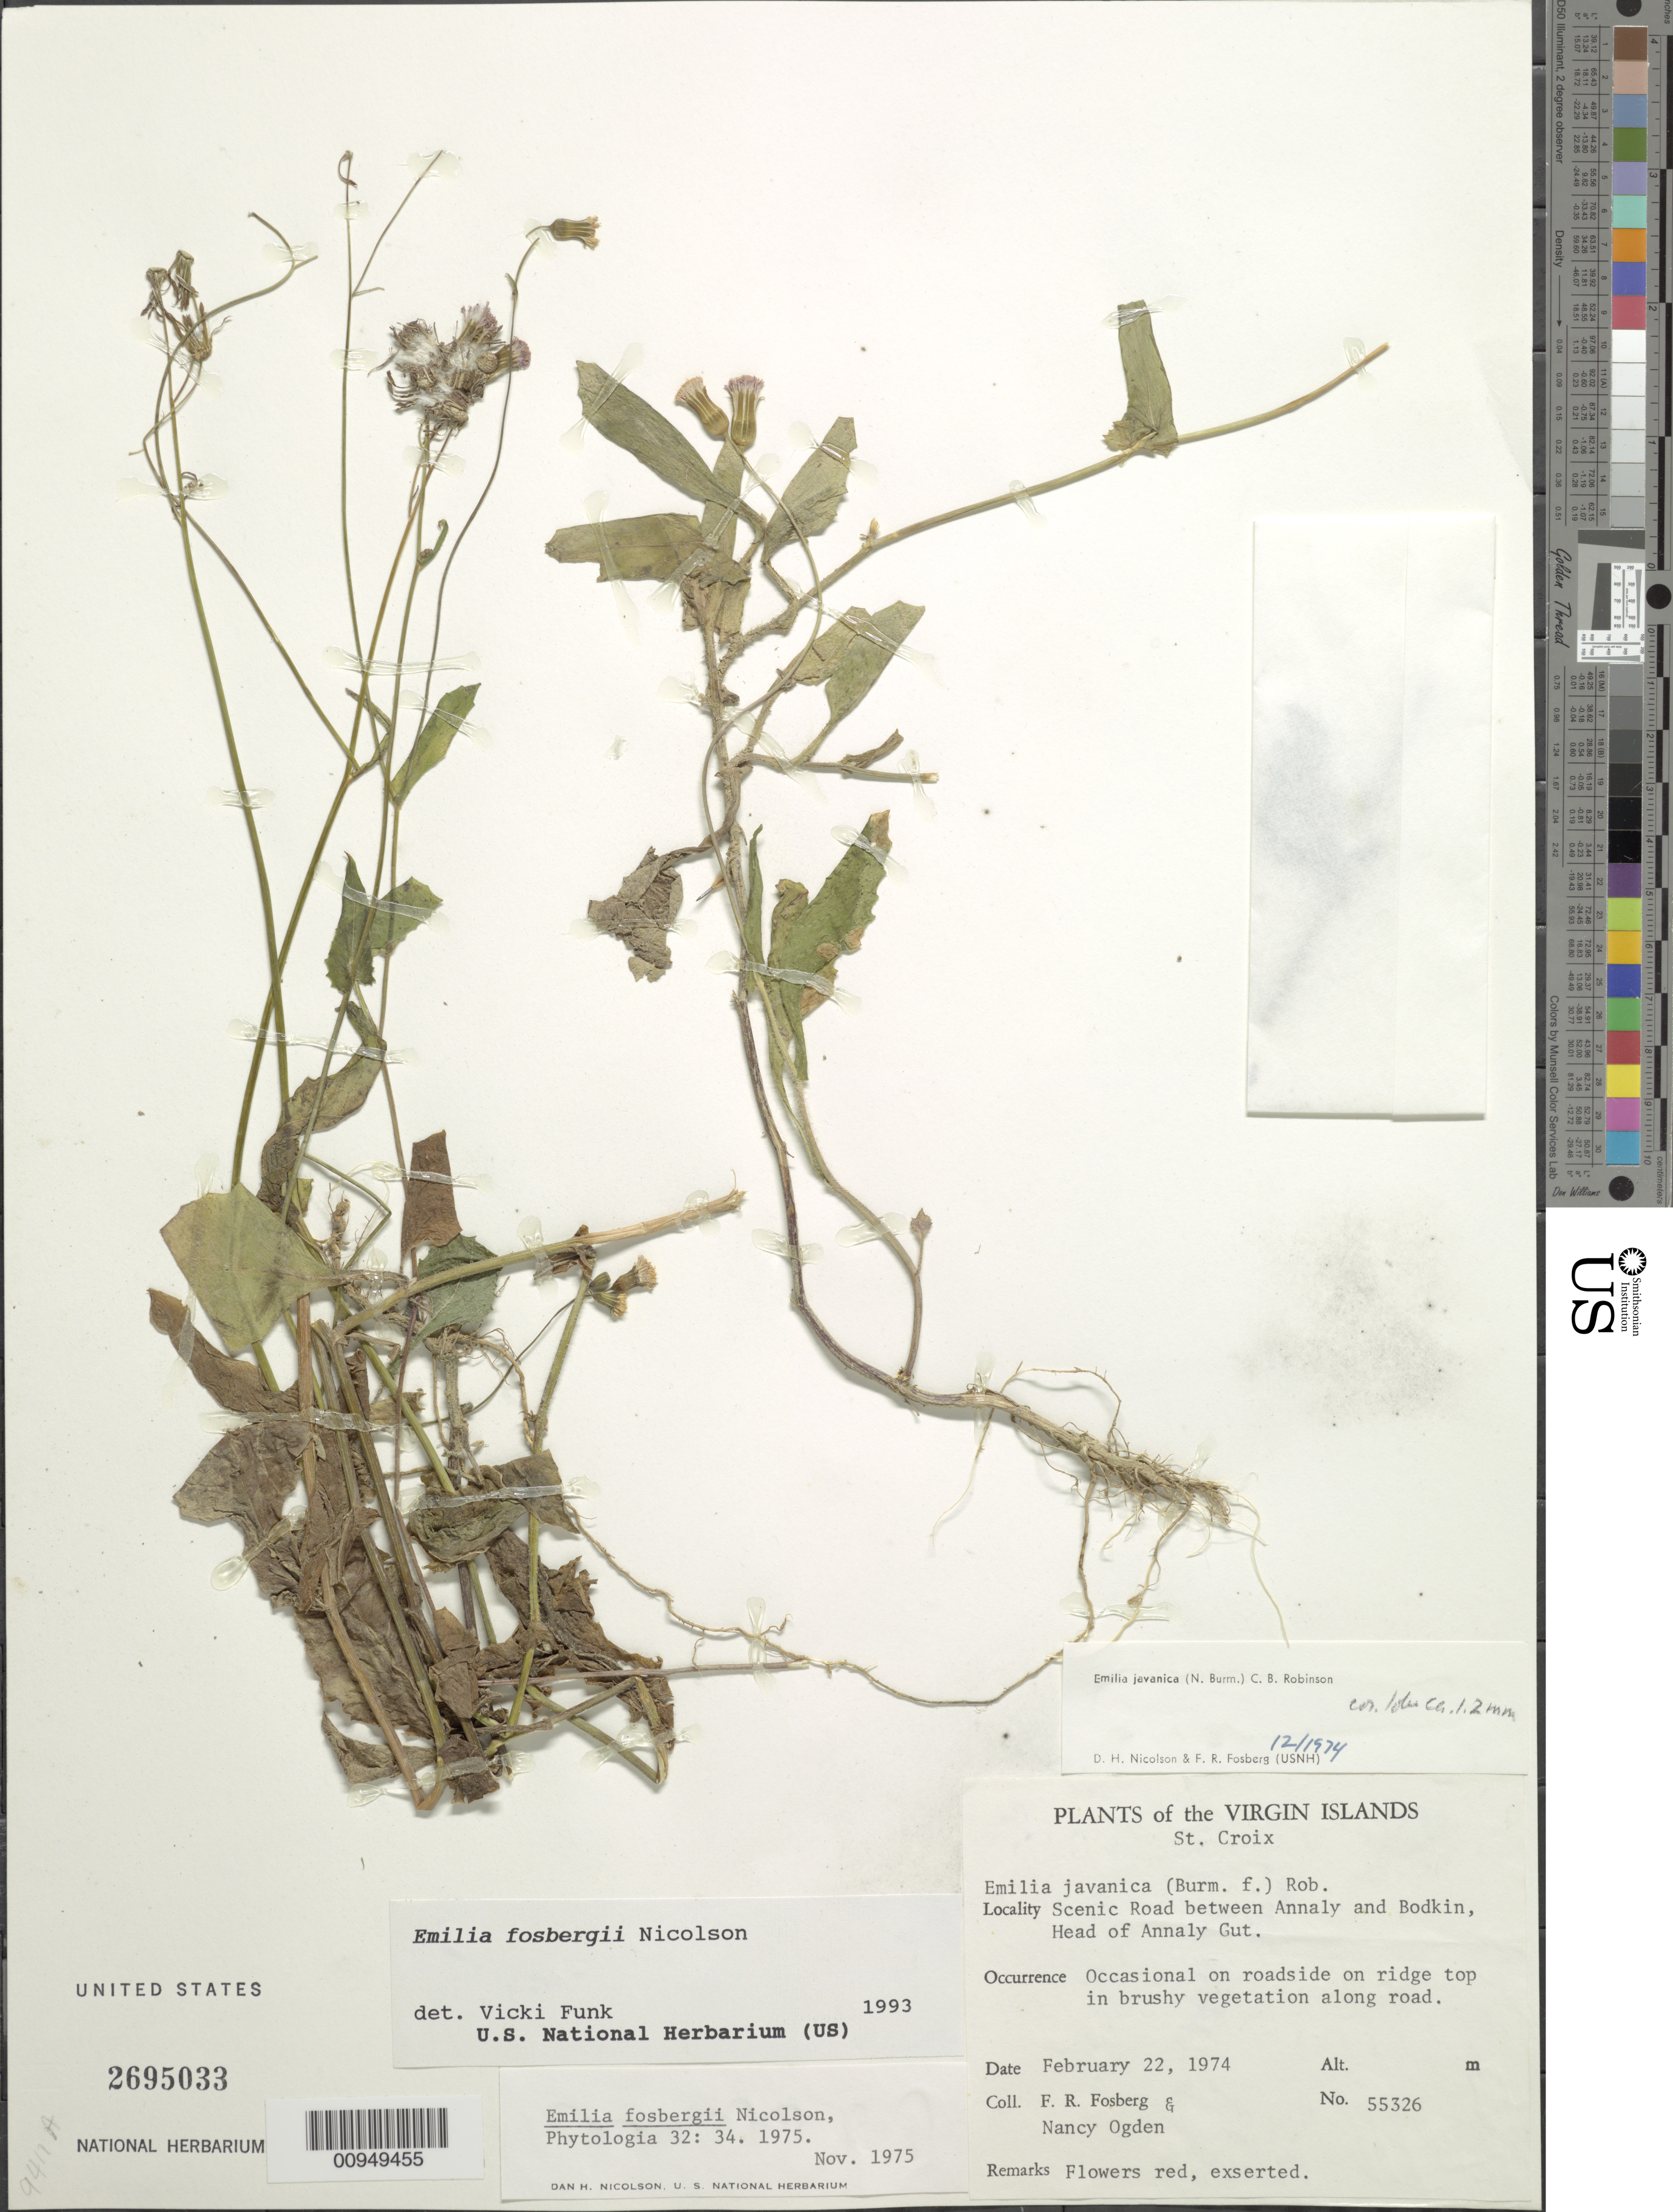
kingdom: Plantae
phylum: Tracheophyta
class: Magnoliopsida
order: Asterales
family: Asteraceae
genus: Emilia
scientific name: Emilia fosbergii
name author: Nicolson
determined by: Nicolson, Dan H.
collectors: F. R. Fosberg & N. Ogden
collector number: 55326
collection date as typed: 22 Feb 1974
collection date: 1974-02-22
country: U.S. Virgin Islands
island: St. Croix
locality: Scenic Road between Annaly and Bodkin, Head of Annaly Gut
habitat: On roadside on ridge top in brushy vegetation along road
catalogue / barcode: US 2695033